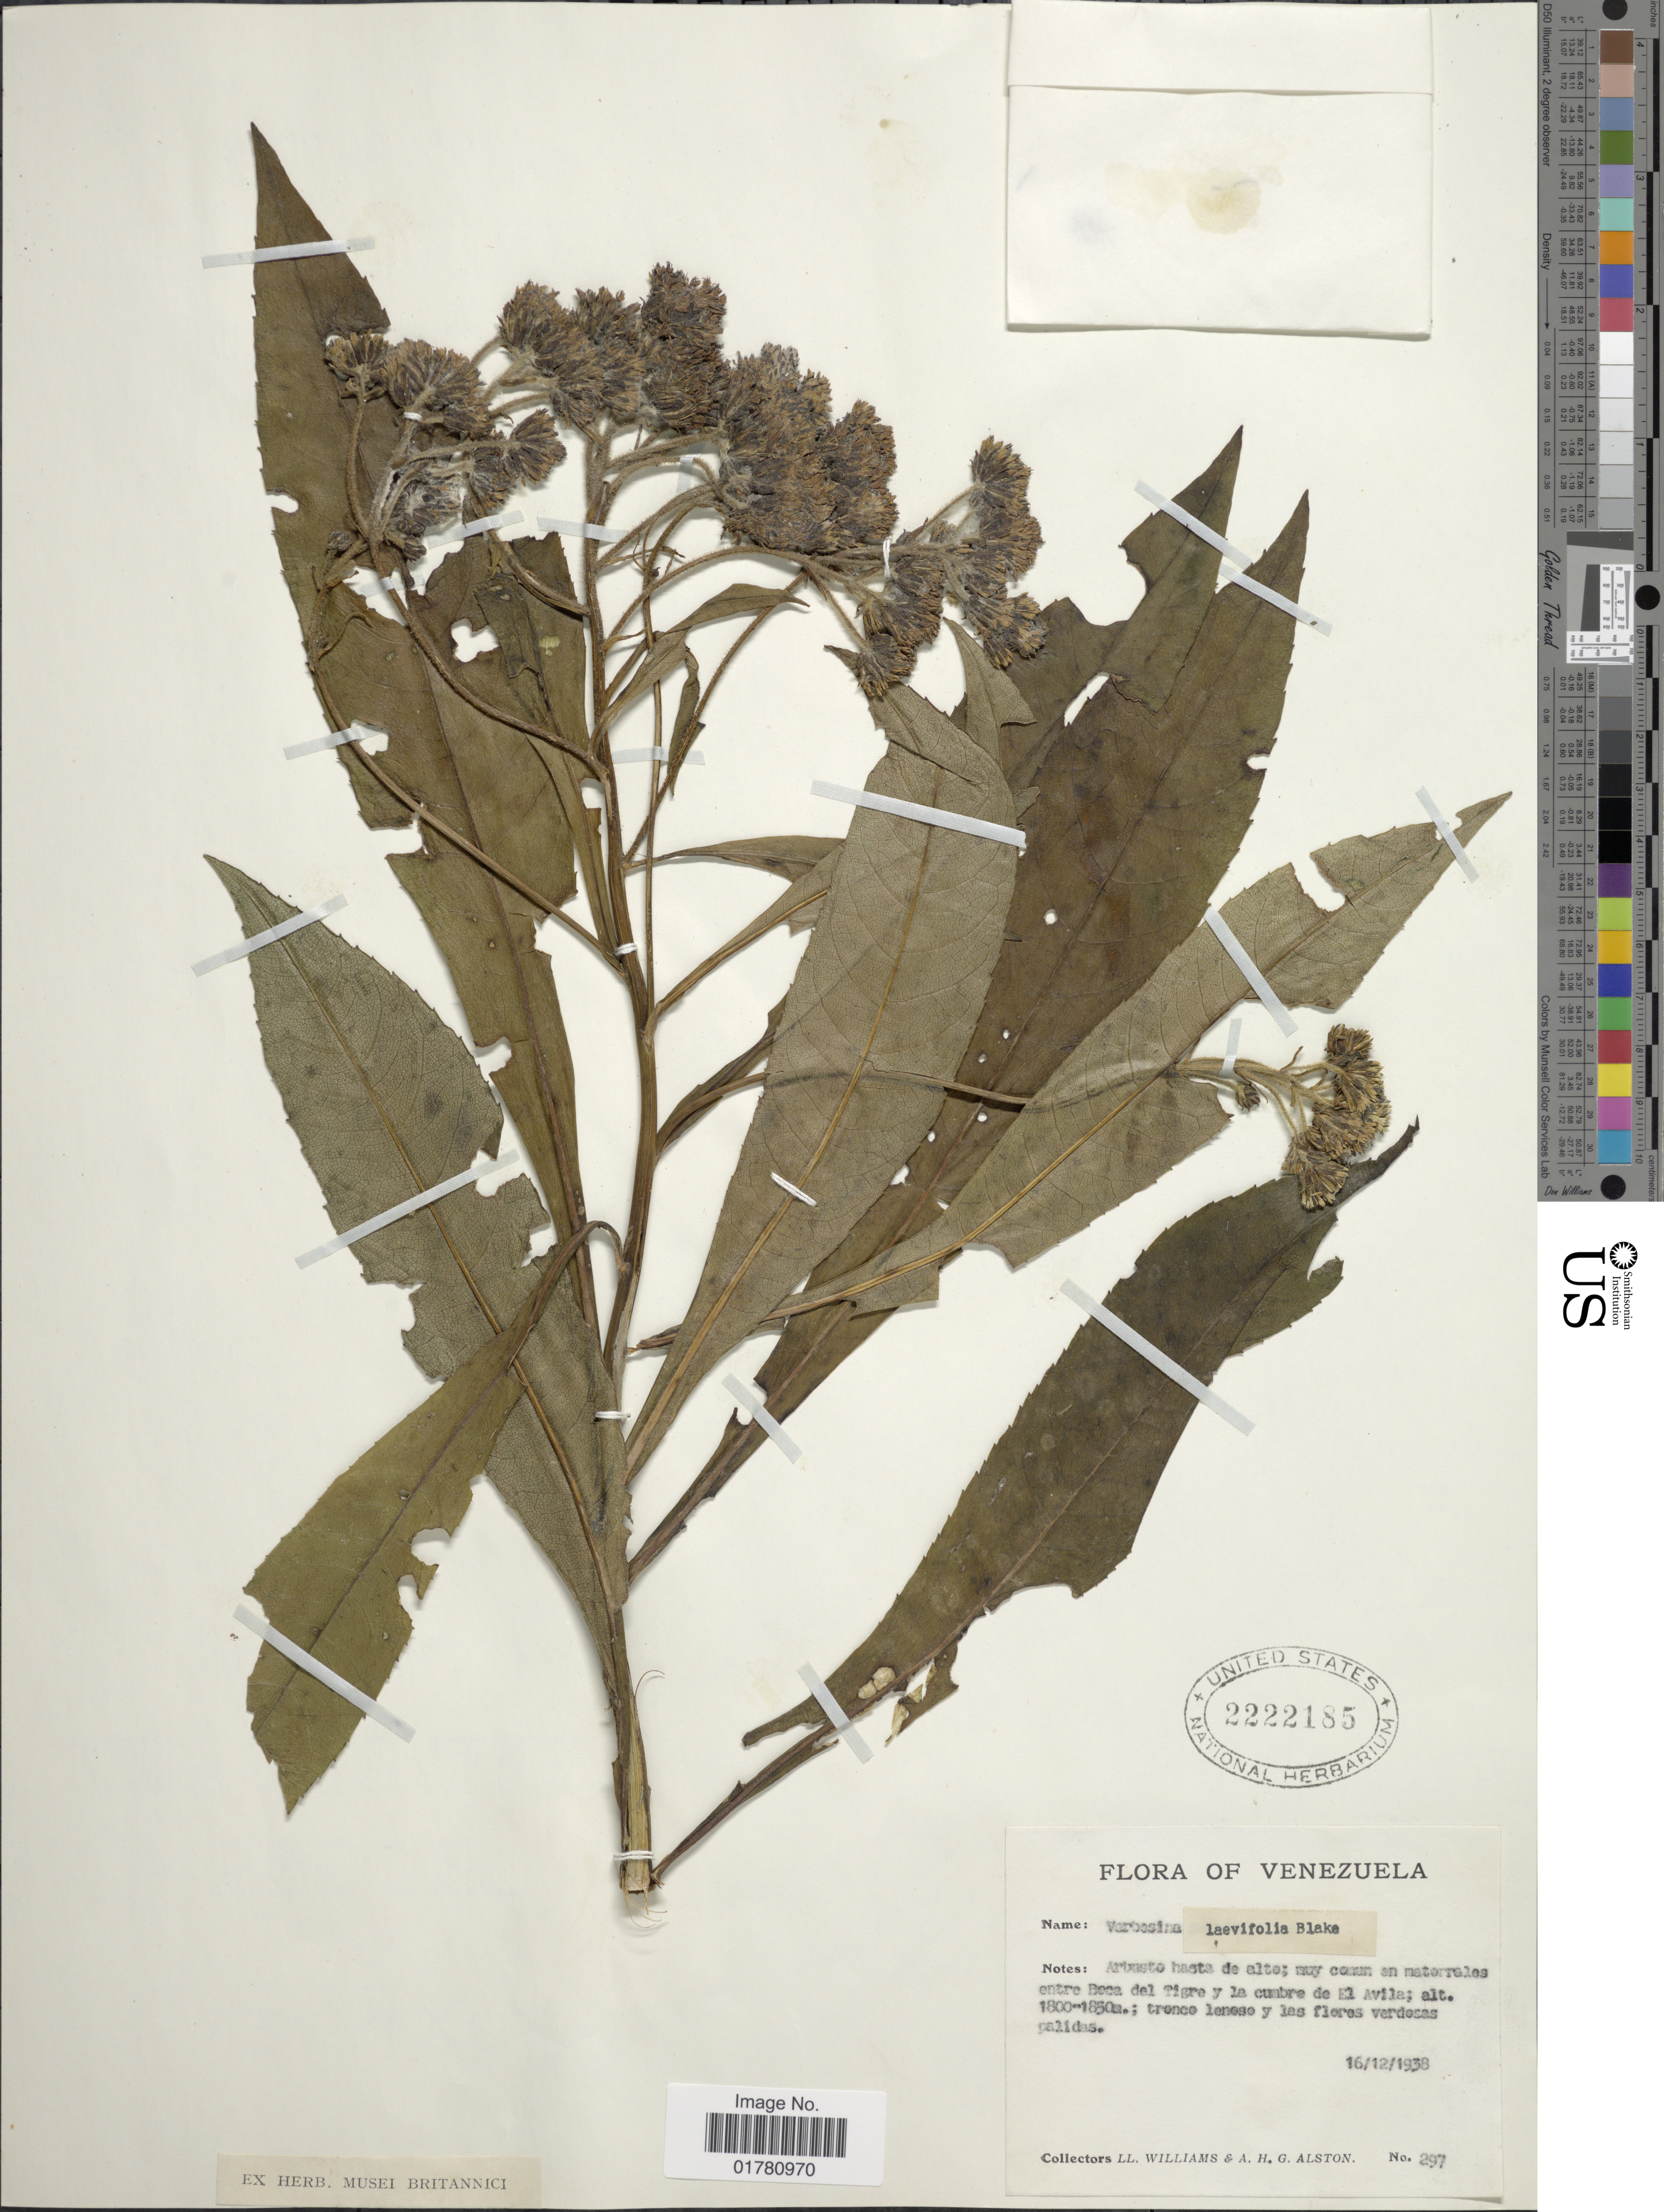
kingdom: Plantae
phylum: Tracheophyta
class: Magnoliopsida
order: Asterales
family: Asteraceae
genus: Verbesina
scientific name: Verbesina laevifolia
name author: S.F. Blake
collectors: L. Williams & A. H. Alston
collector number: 297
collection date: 1938-12-16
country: Venezuela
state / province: Miranda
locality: Arbusto hasta de alto; muy comun en matorrales entre Boca del Tigre y la cumbre de El Avila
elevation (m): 1800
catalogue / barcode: US 2222185